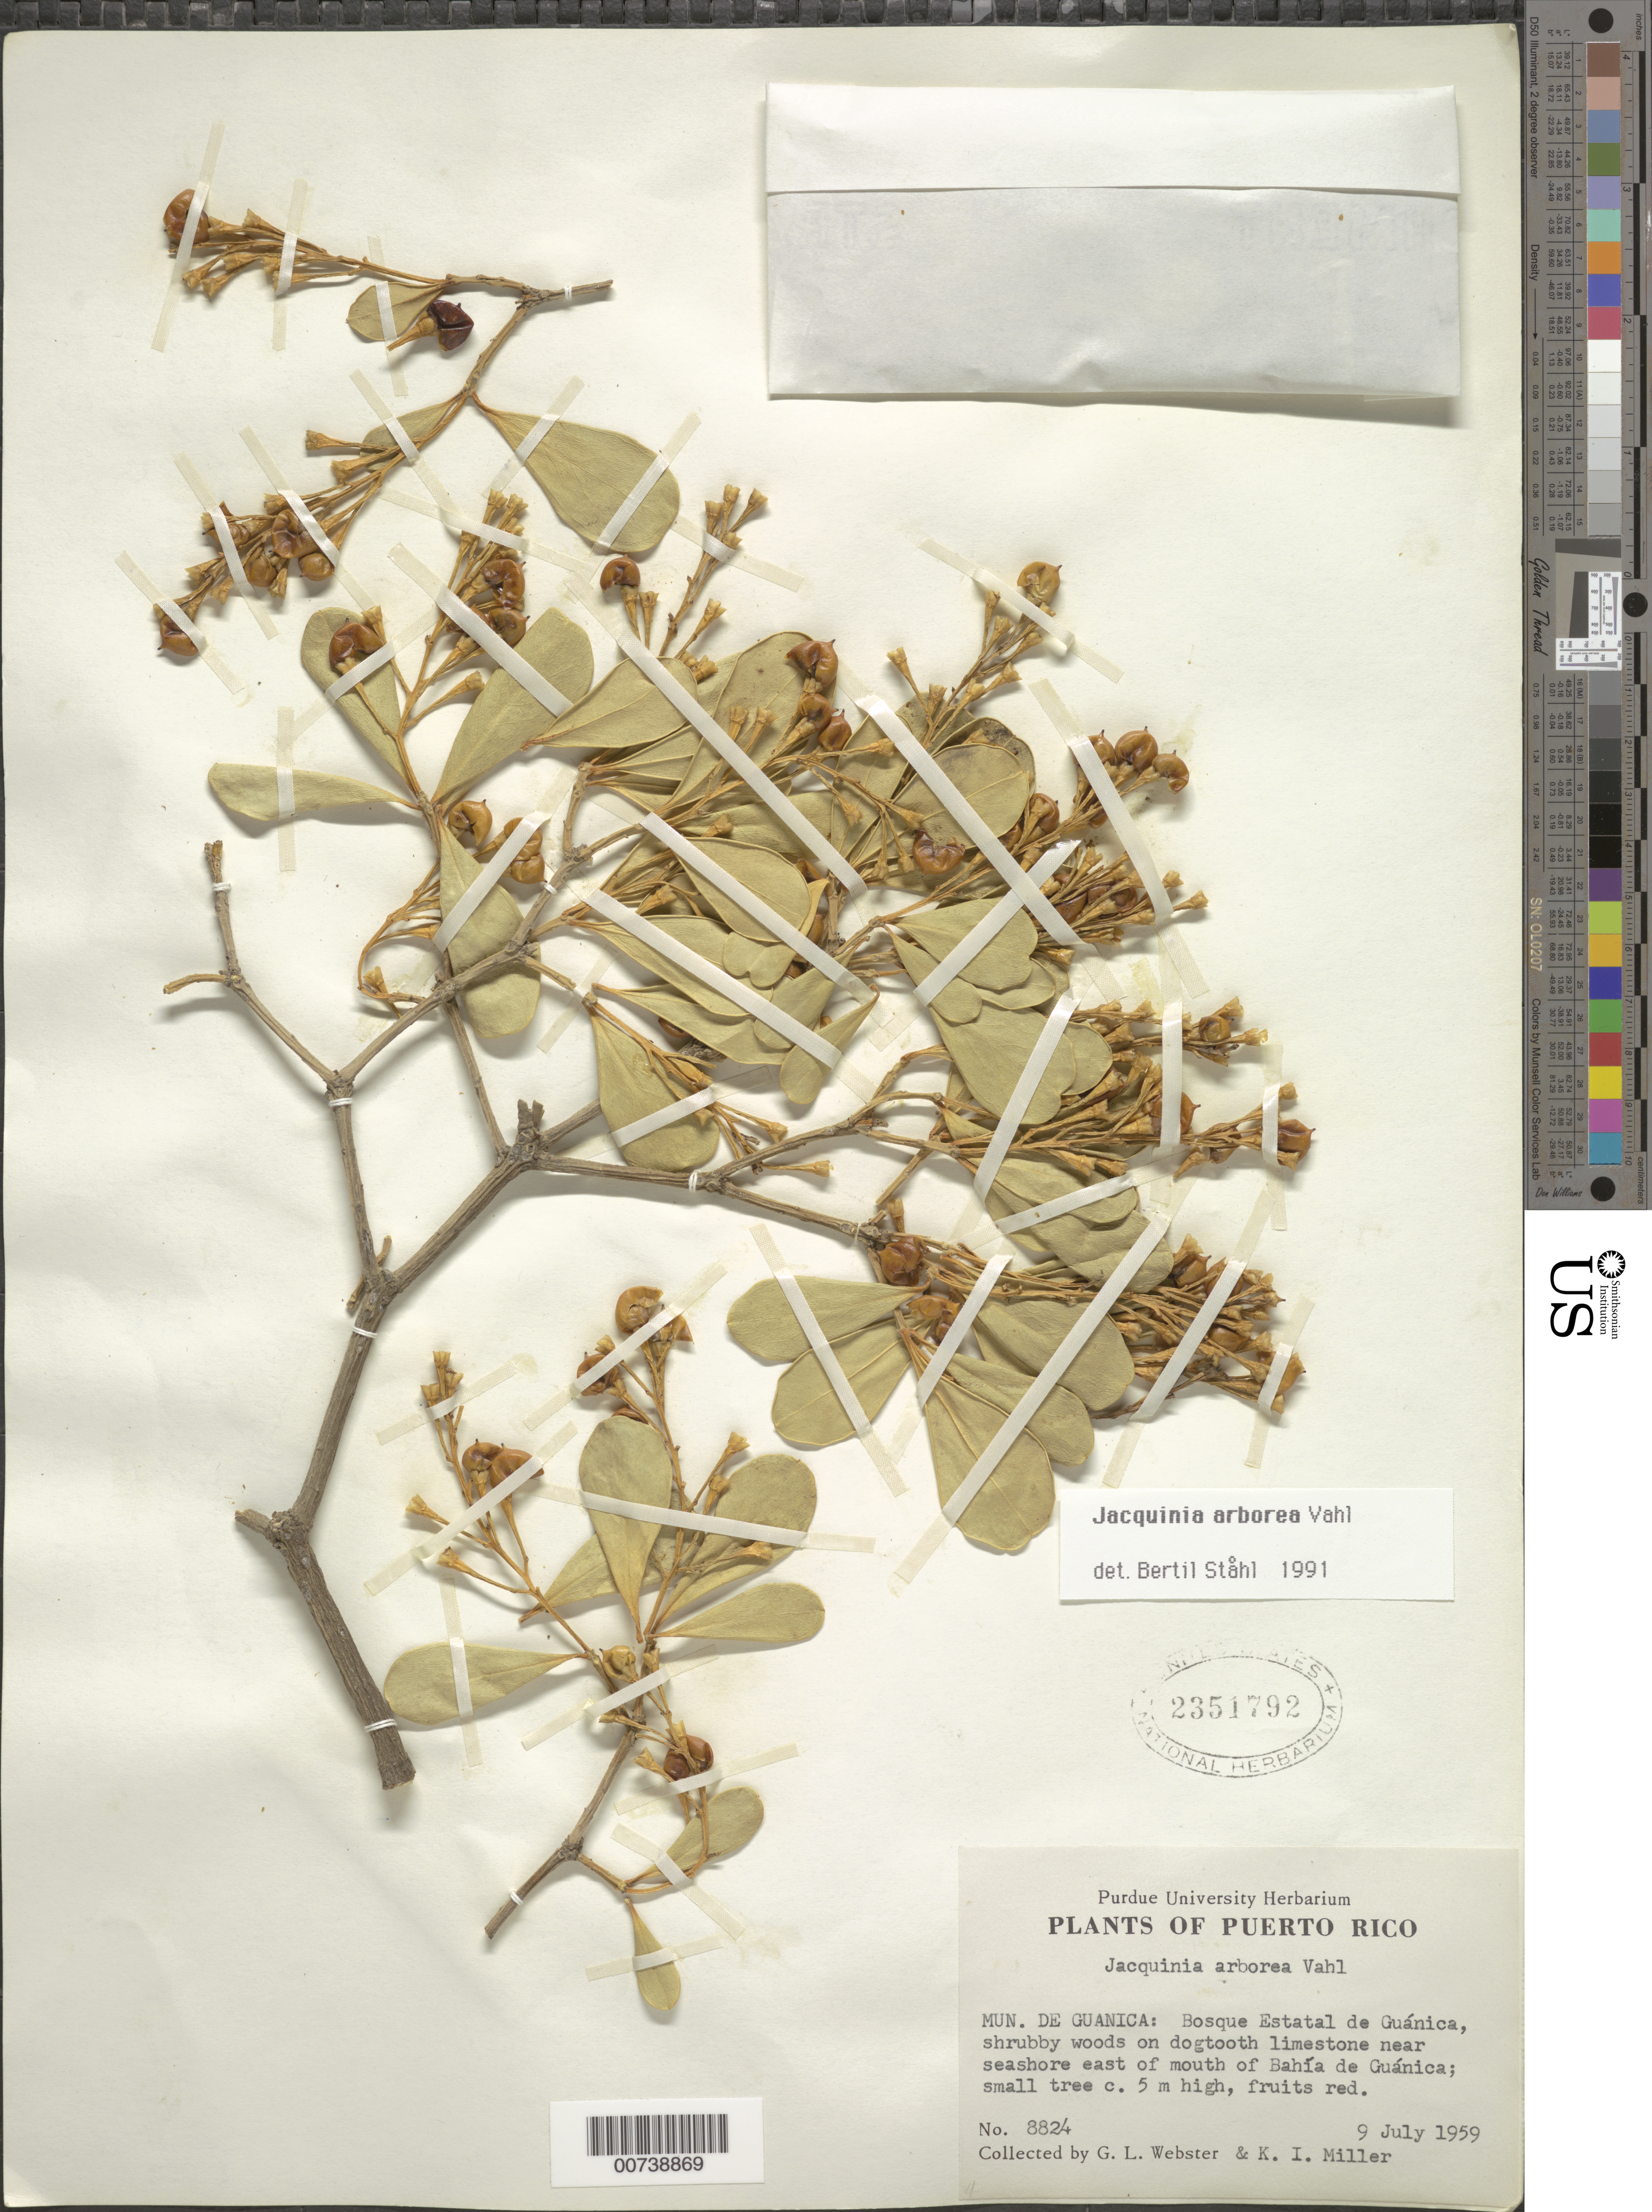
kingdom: Plantae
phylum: Tracheophyta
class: Magnoliopsida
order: Ericales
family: Primulaceae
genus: Jacquinia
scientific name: Jacquinia arborea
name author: Vahl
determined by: Ståhl, B.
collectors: G. L. Webster & K. I. Miller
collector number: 8824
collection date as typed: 09 Jul 1959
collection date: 1959-07-09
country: Puerto Rico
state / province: Guánica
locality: Mun. Guánica: Bosque Estatal de Guánica, shrubby woods on dogtooth limestone near seashore east of mouth of Bahía de Guánica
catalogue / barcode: US 2351792